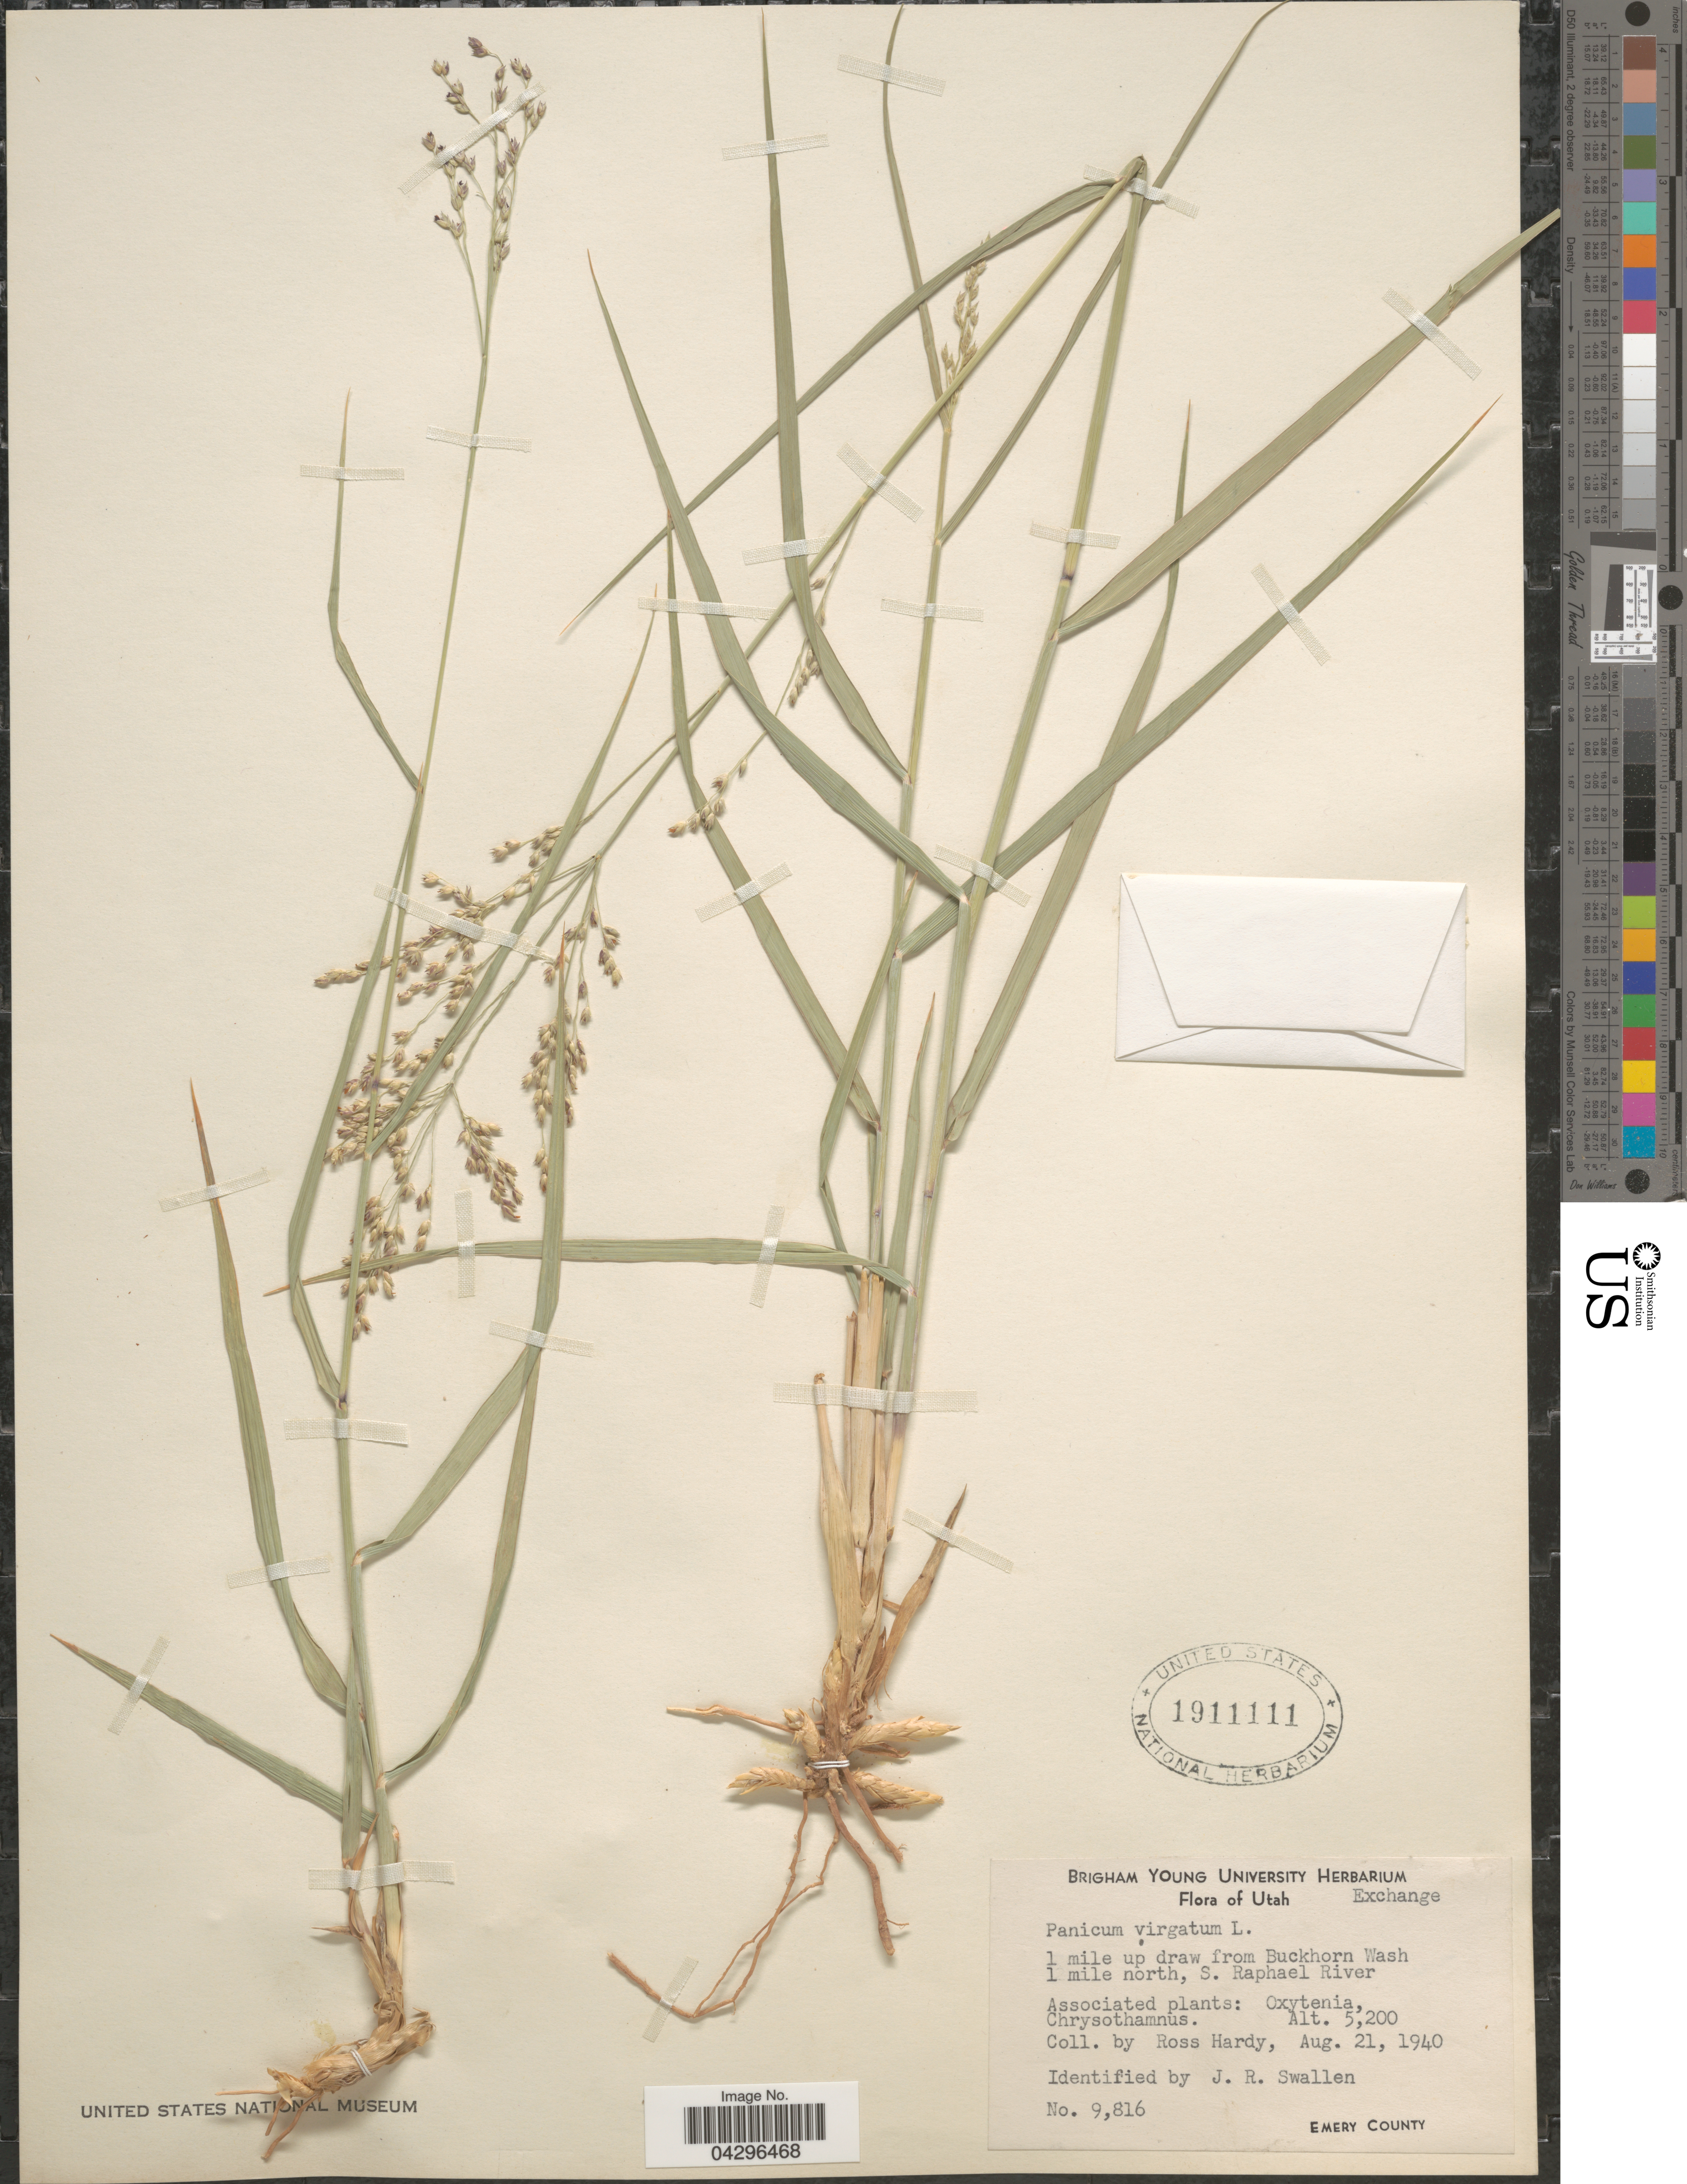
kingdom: Plantae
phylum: Tracheophyta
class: Liliopsida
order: Poales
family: Poaceae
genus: Panicum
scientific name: Panicum virgatum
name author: L.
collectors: R. Hardy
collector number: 9816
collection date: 1940-08-21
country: United States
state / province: Utah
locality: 1 mile up draw from Buckhorn Wash. 1 mile north, S. Raphael River. Emery County.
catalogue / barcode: US 1911111